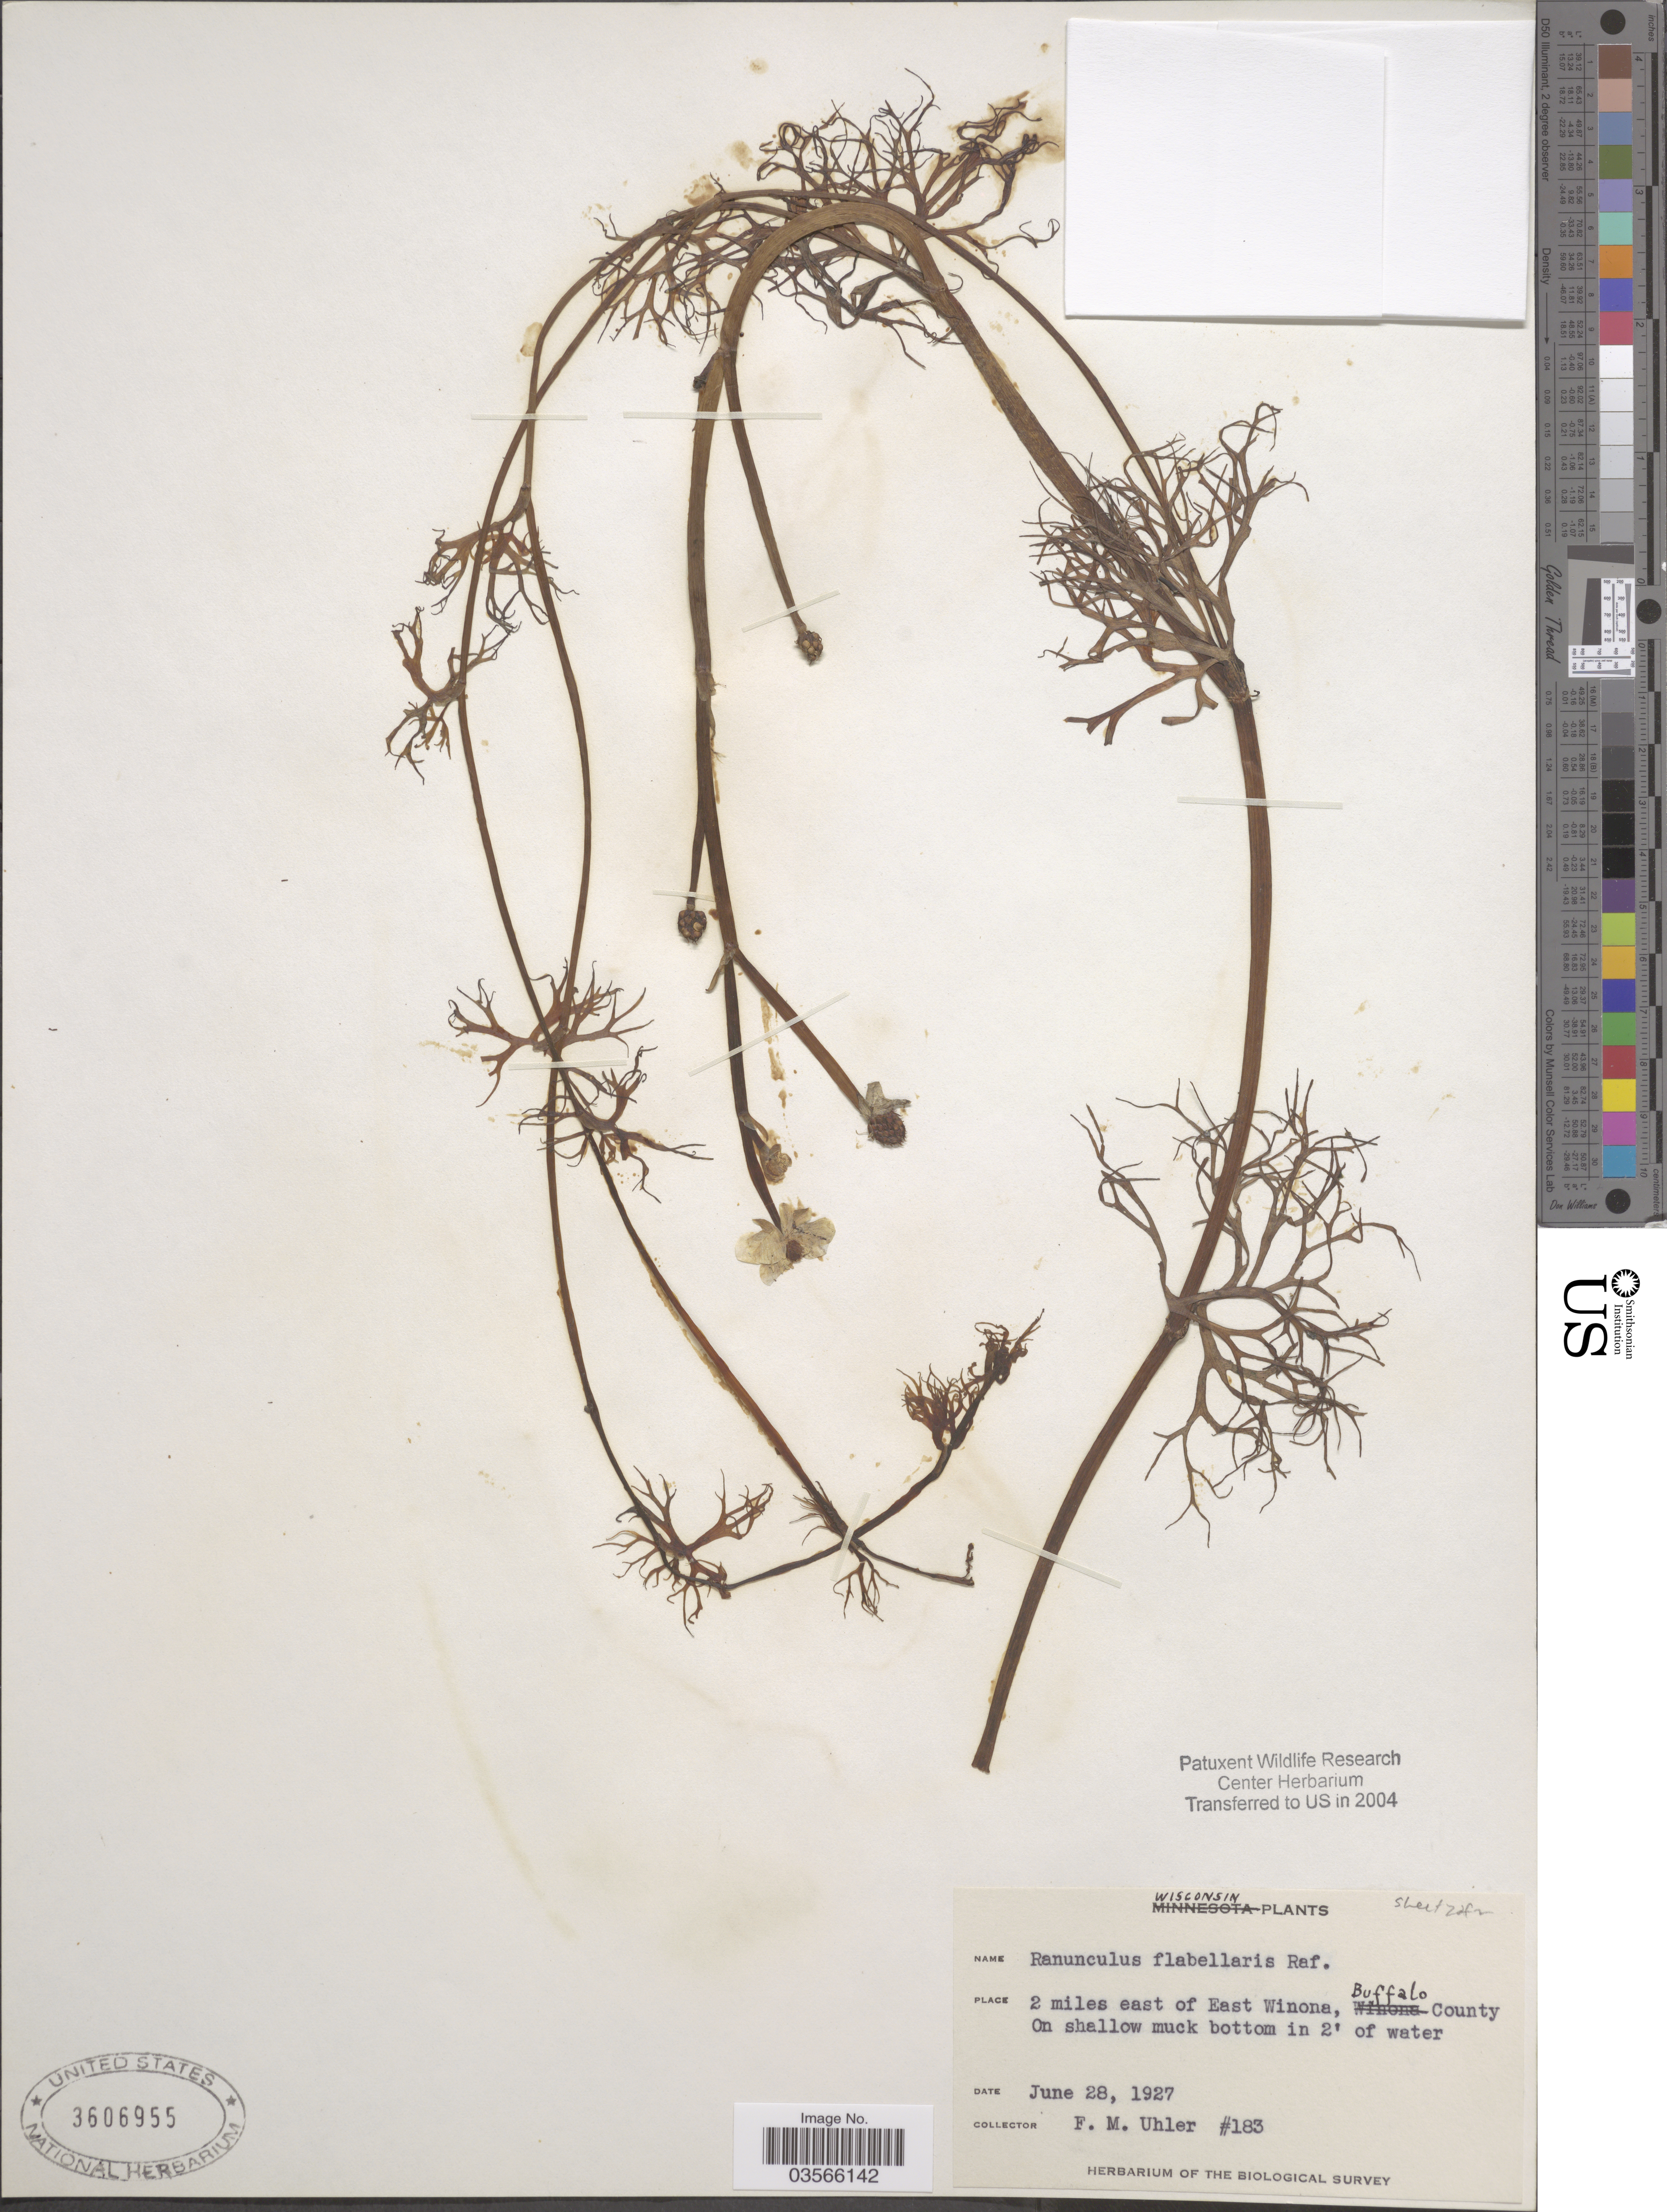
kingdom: Plantae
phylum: Tracheophyta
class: Magnoliopsida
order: Ranunculales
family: Ranunculaceae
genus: Ranunculus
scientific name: Ranunculus flabellaris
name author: Raf.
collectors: F. M. Uhler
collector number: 183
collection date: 1927-06-28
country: United States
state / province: Wisconsin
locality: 2 miles east of East Winona, Buffalo County.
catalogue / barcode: US 3606955